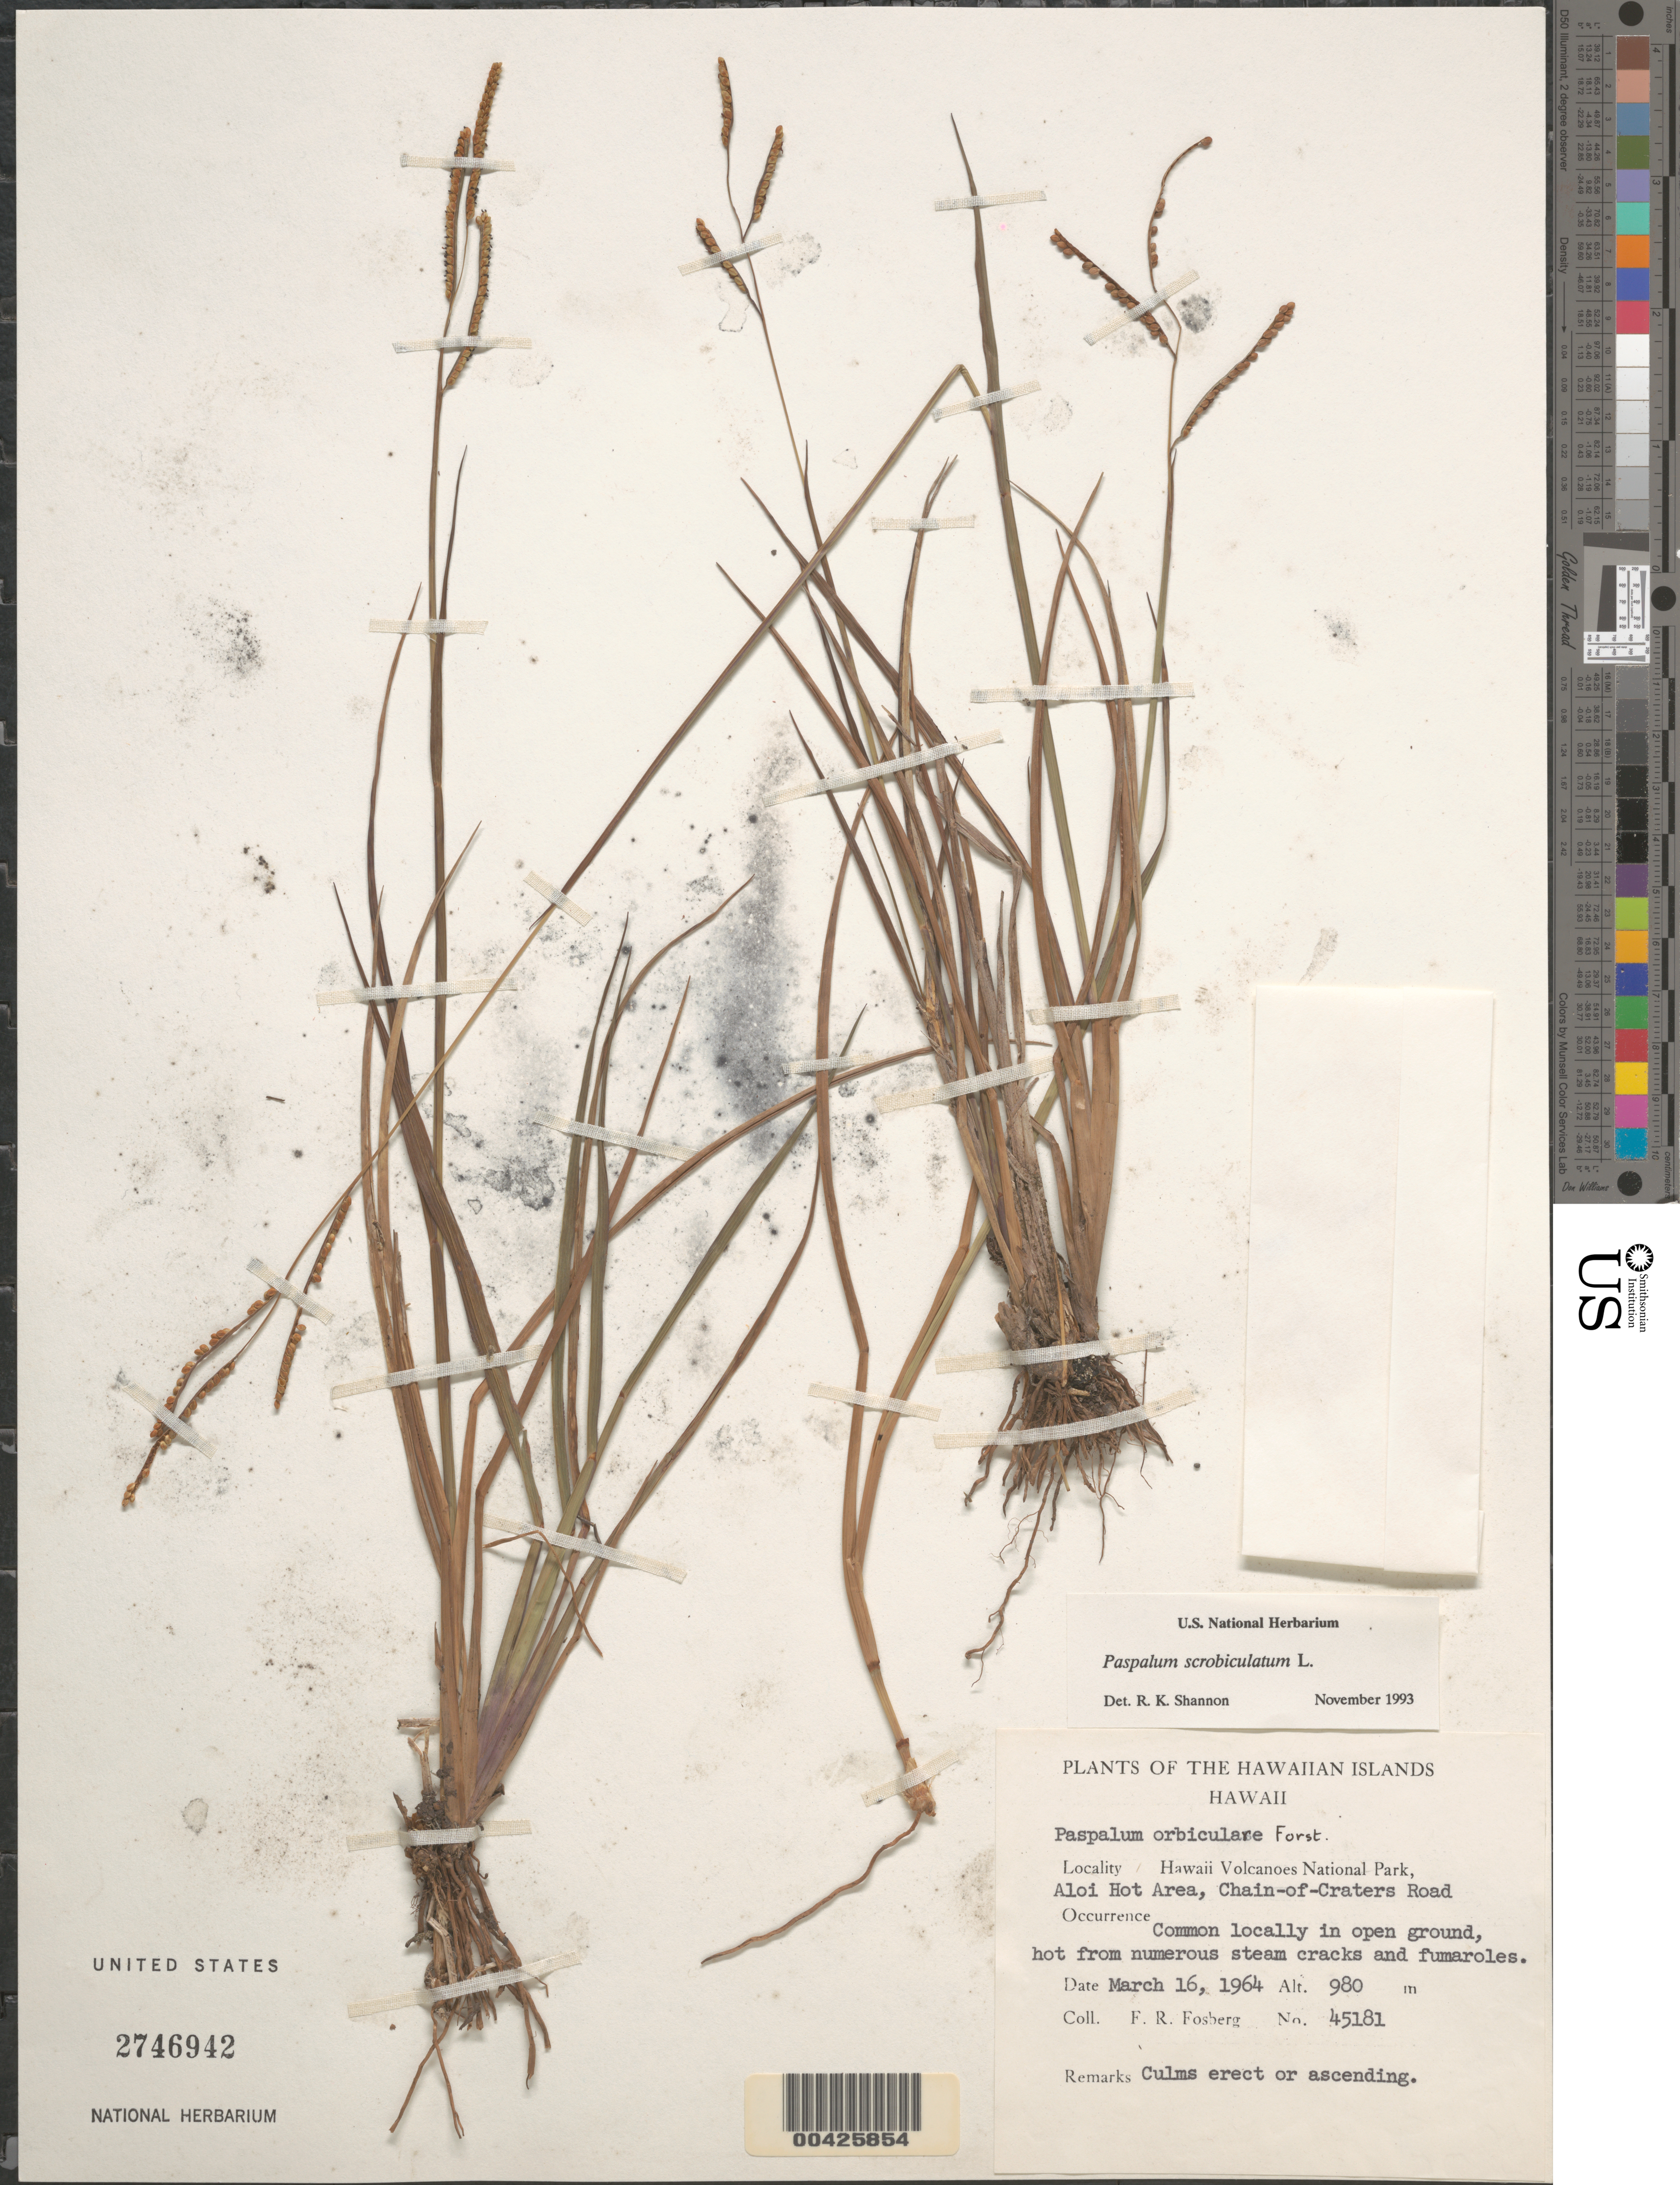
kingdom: Plantae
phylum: Tracheophyta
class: Liliopsida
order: Poales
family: Poaceae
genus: Paspalum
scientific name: Paspalum scrobiculatum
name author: L.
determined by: Shannon, R. K., (UNITED STATES)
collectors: F. R. Fosberg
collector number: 45181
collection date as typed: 16 Mar 1964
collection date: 1964-03-16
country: United States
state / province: Hawaii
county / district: Hawaii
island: Hawaii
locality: Hawaii Volcanoes National Park, Aloi Hot Area, Chain of Craters Road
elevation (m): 980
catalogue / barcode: US 2746942